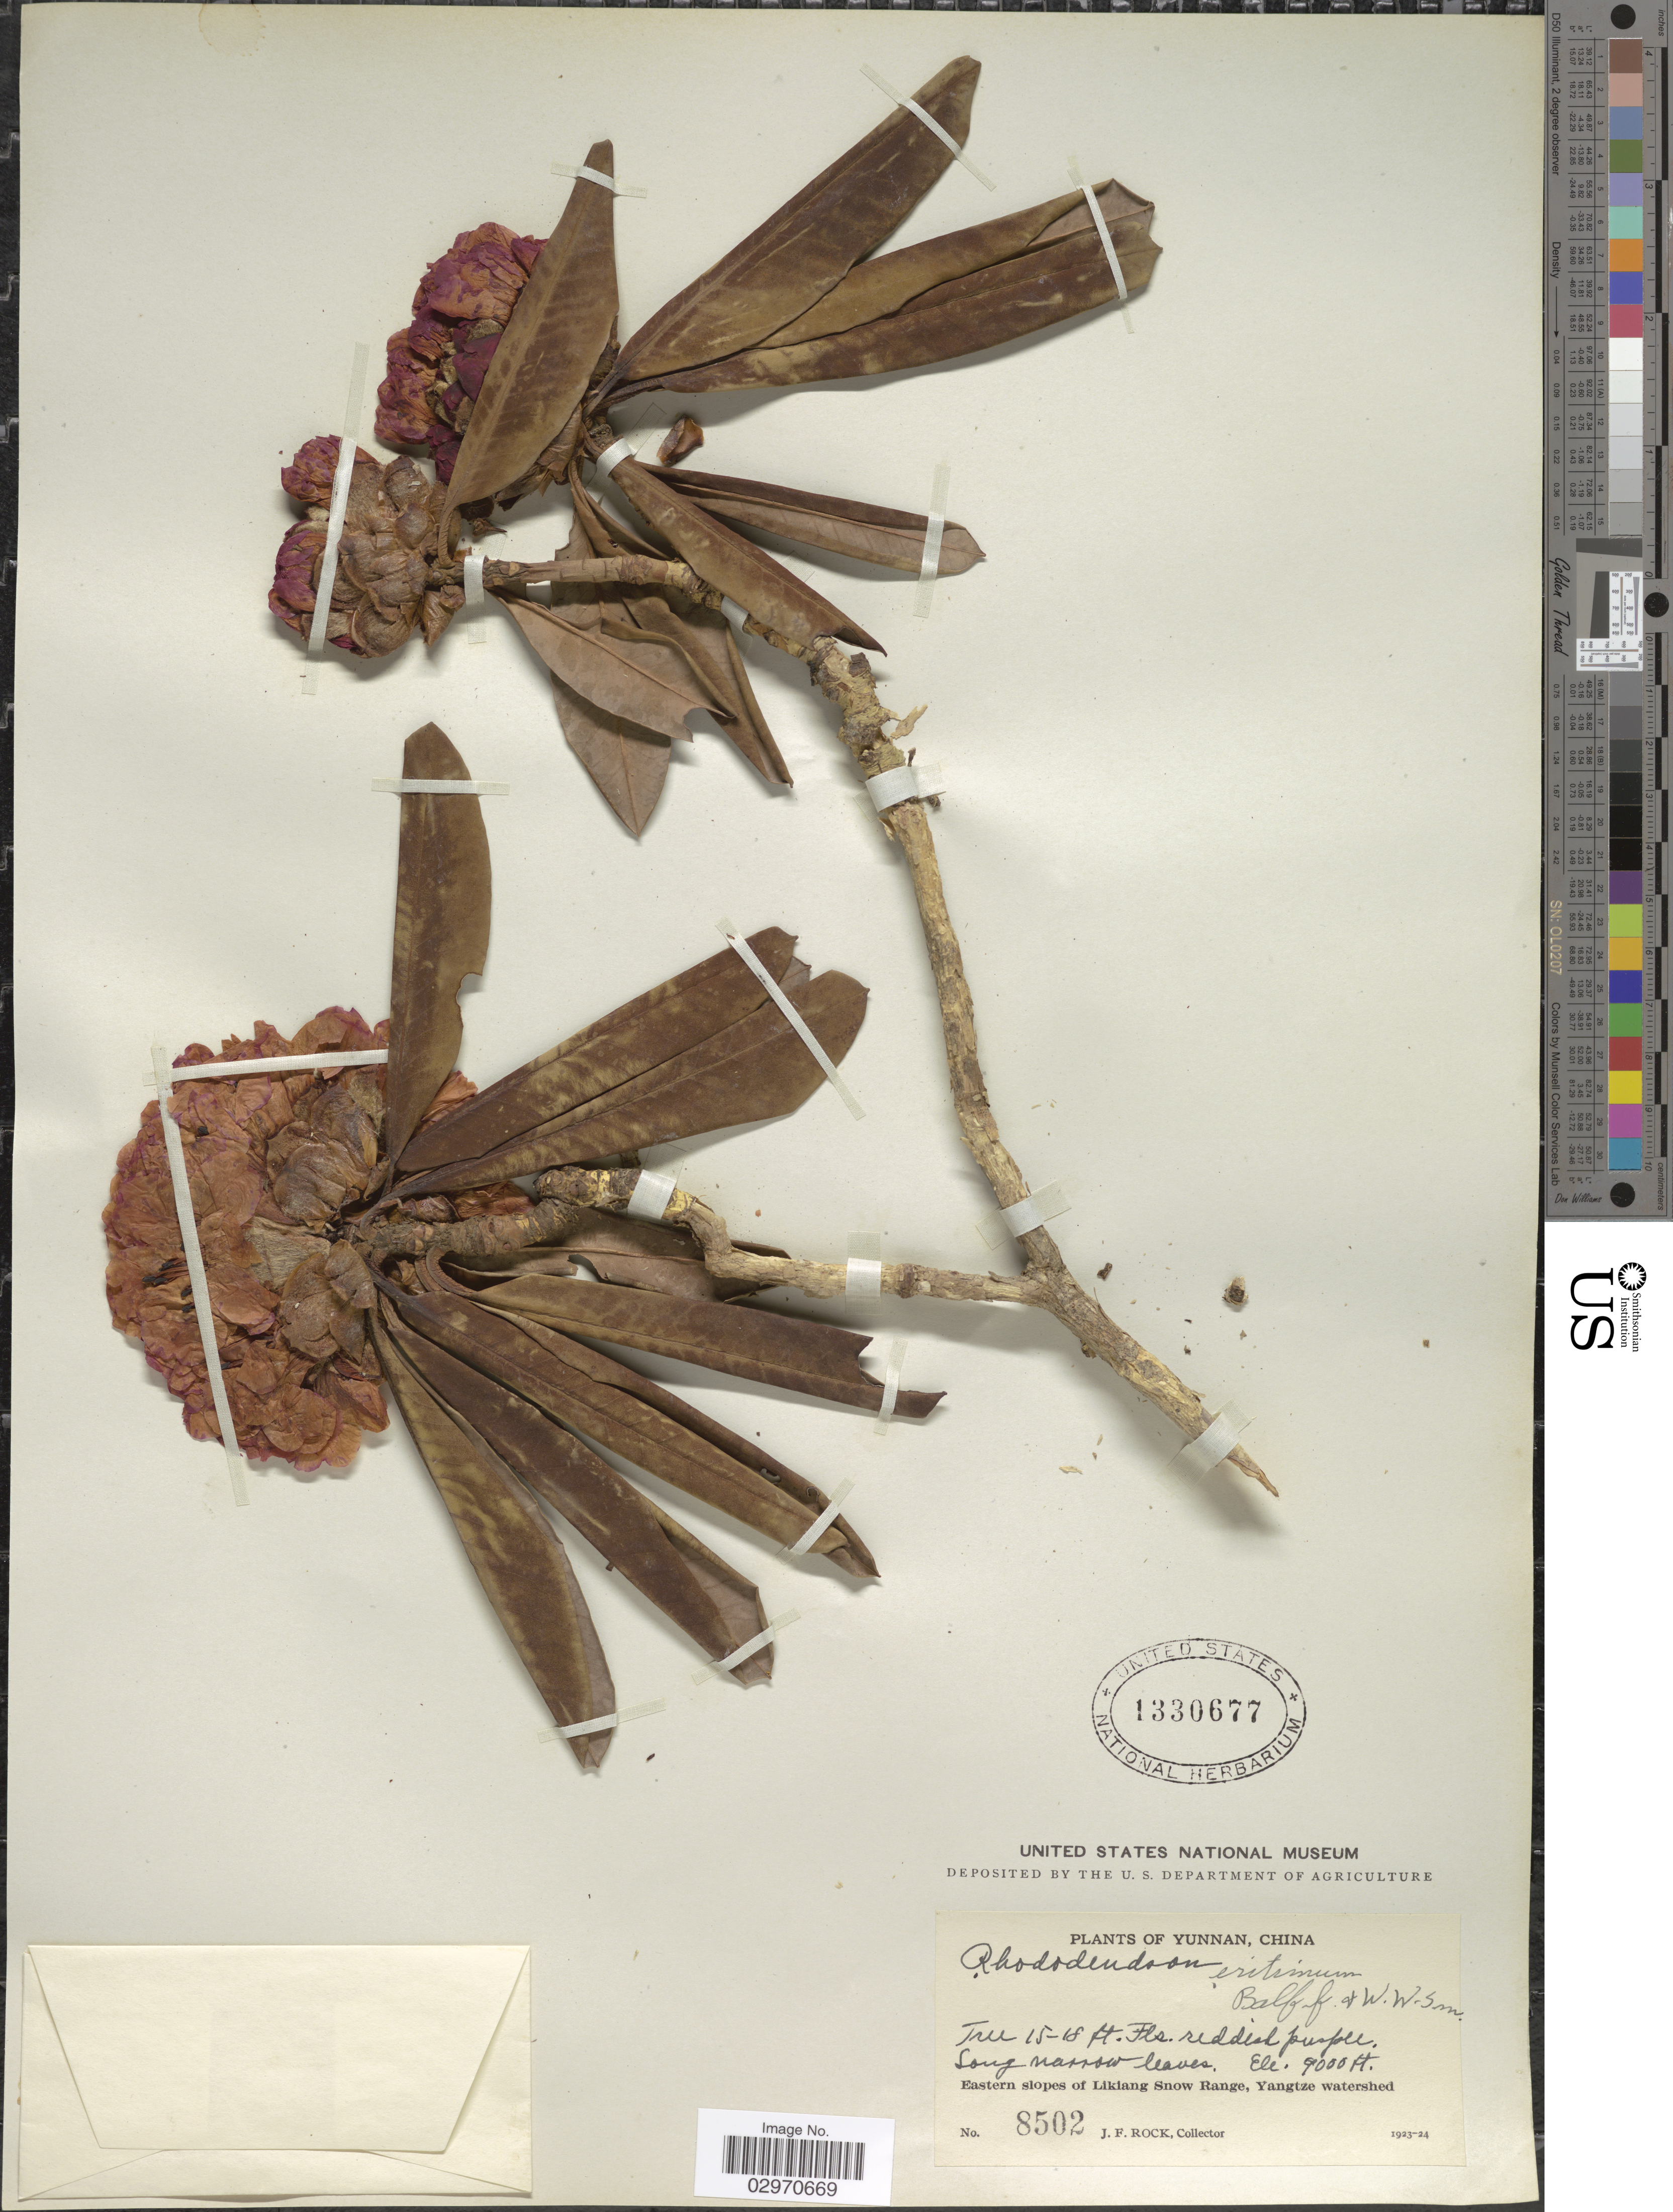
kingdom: Plantae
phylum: Tracheophyta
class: Magnoliopsida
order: Ericales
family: Ericaceae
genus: Rhododendron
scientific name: Rhododendron eritimum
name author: Balf. f. & W.W. Sm.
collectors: J. Rock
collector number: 8502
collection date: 1923/1924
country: China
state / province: Yunnan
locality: Eastern slopes of Likiang Snow Range, Yangtze watershed.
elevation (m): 2743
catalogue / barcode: US 1330677